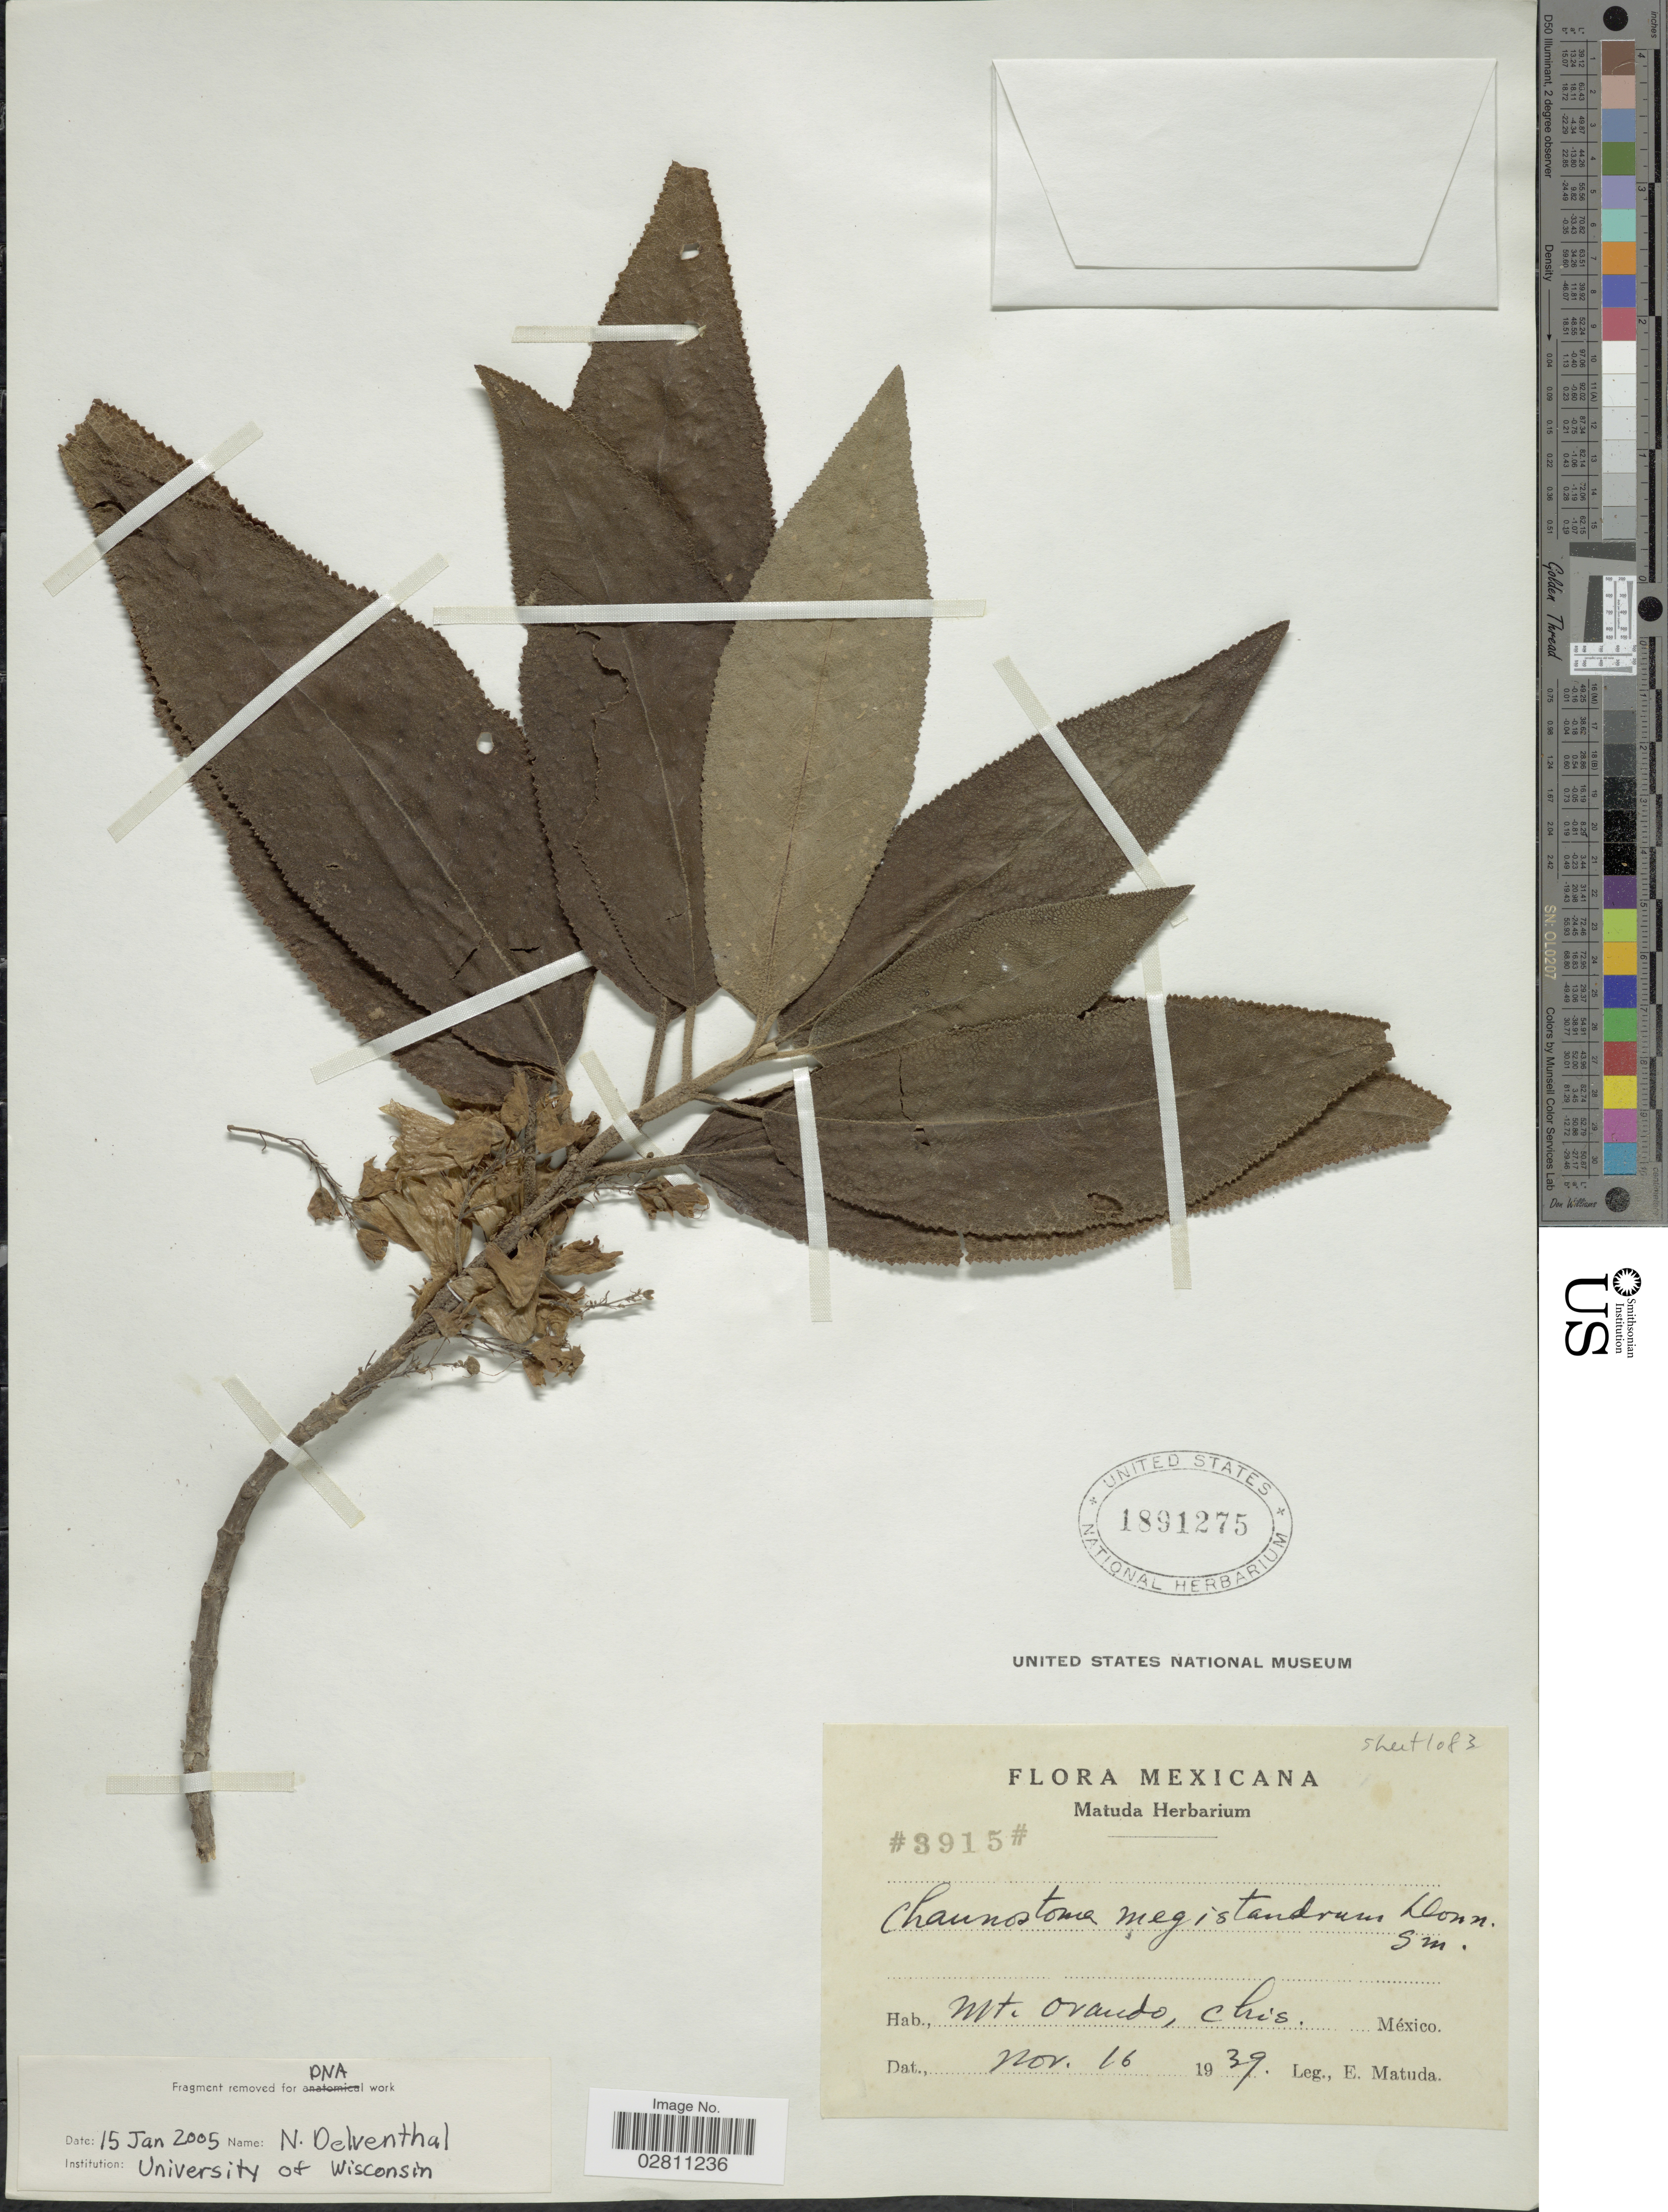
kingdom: Plantae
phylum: Tracheophyta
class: Magnoliopsida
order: Lamiales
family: Lamiaceae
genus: Chaunostoma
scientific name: Chaunostoma mecistandrum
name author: Donn. Sm.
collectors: E. Matuda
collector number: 3915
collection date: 1939-11-16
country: Mexico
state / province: Chiapas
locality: Mt. Ovando.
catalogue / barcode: US 1891275